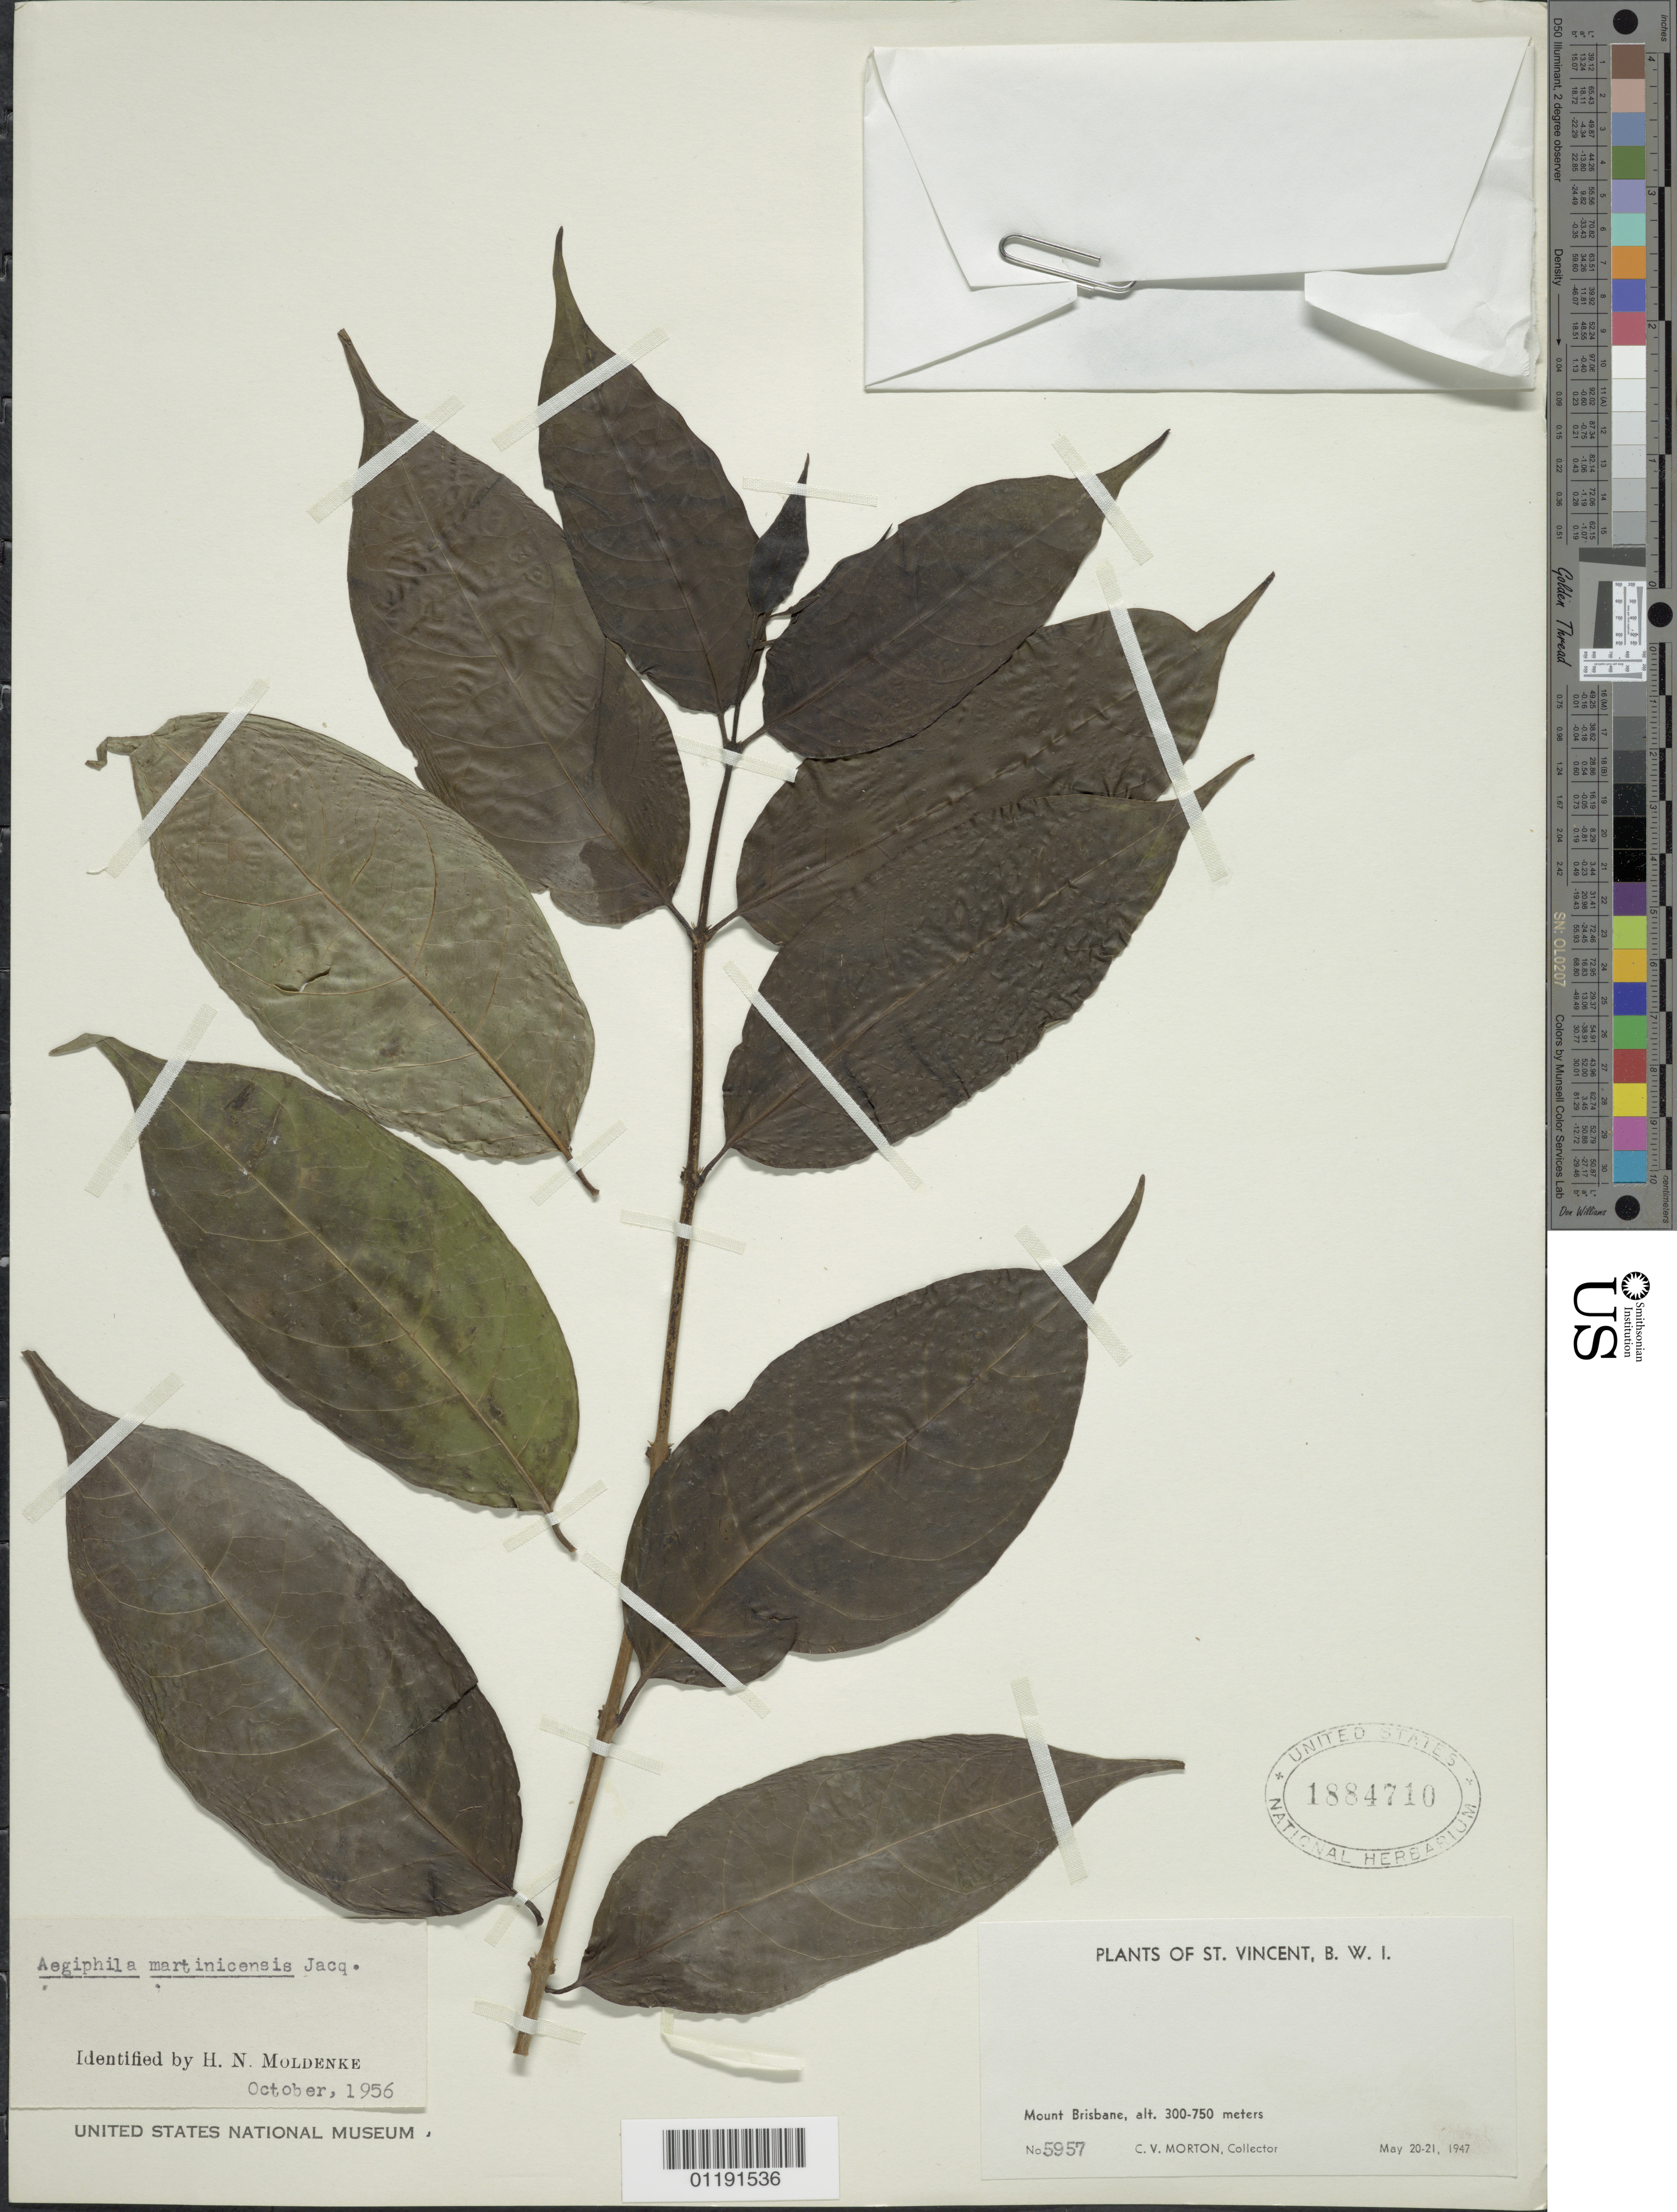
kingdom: Plantae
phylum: Tracheophyta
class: Magnoliopsida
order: Lamiales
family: Lamiaceae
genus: Aegiphila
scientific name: Aegiphila martinicensis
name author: Jacq.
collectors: C. V. Morton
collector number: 5957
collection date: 1947-05-20/1947-05-21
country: St. Vincent - Grenadines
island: Saint Vincent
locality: Mount brisbane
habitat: Mountain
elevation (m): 300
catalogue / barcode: US 1884710